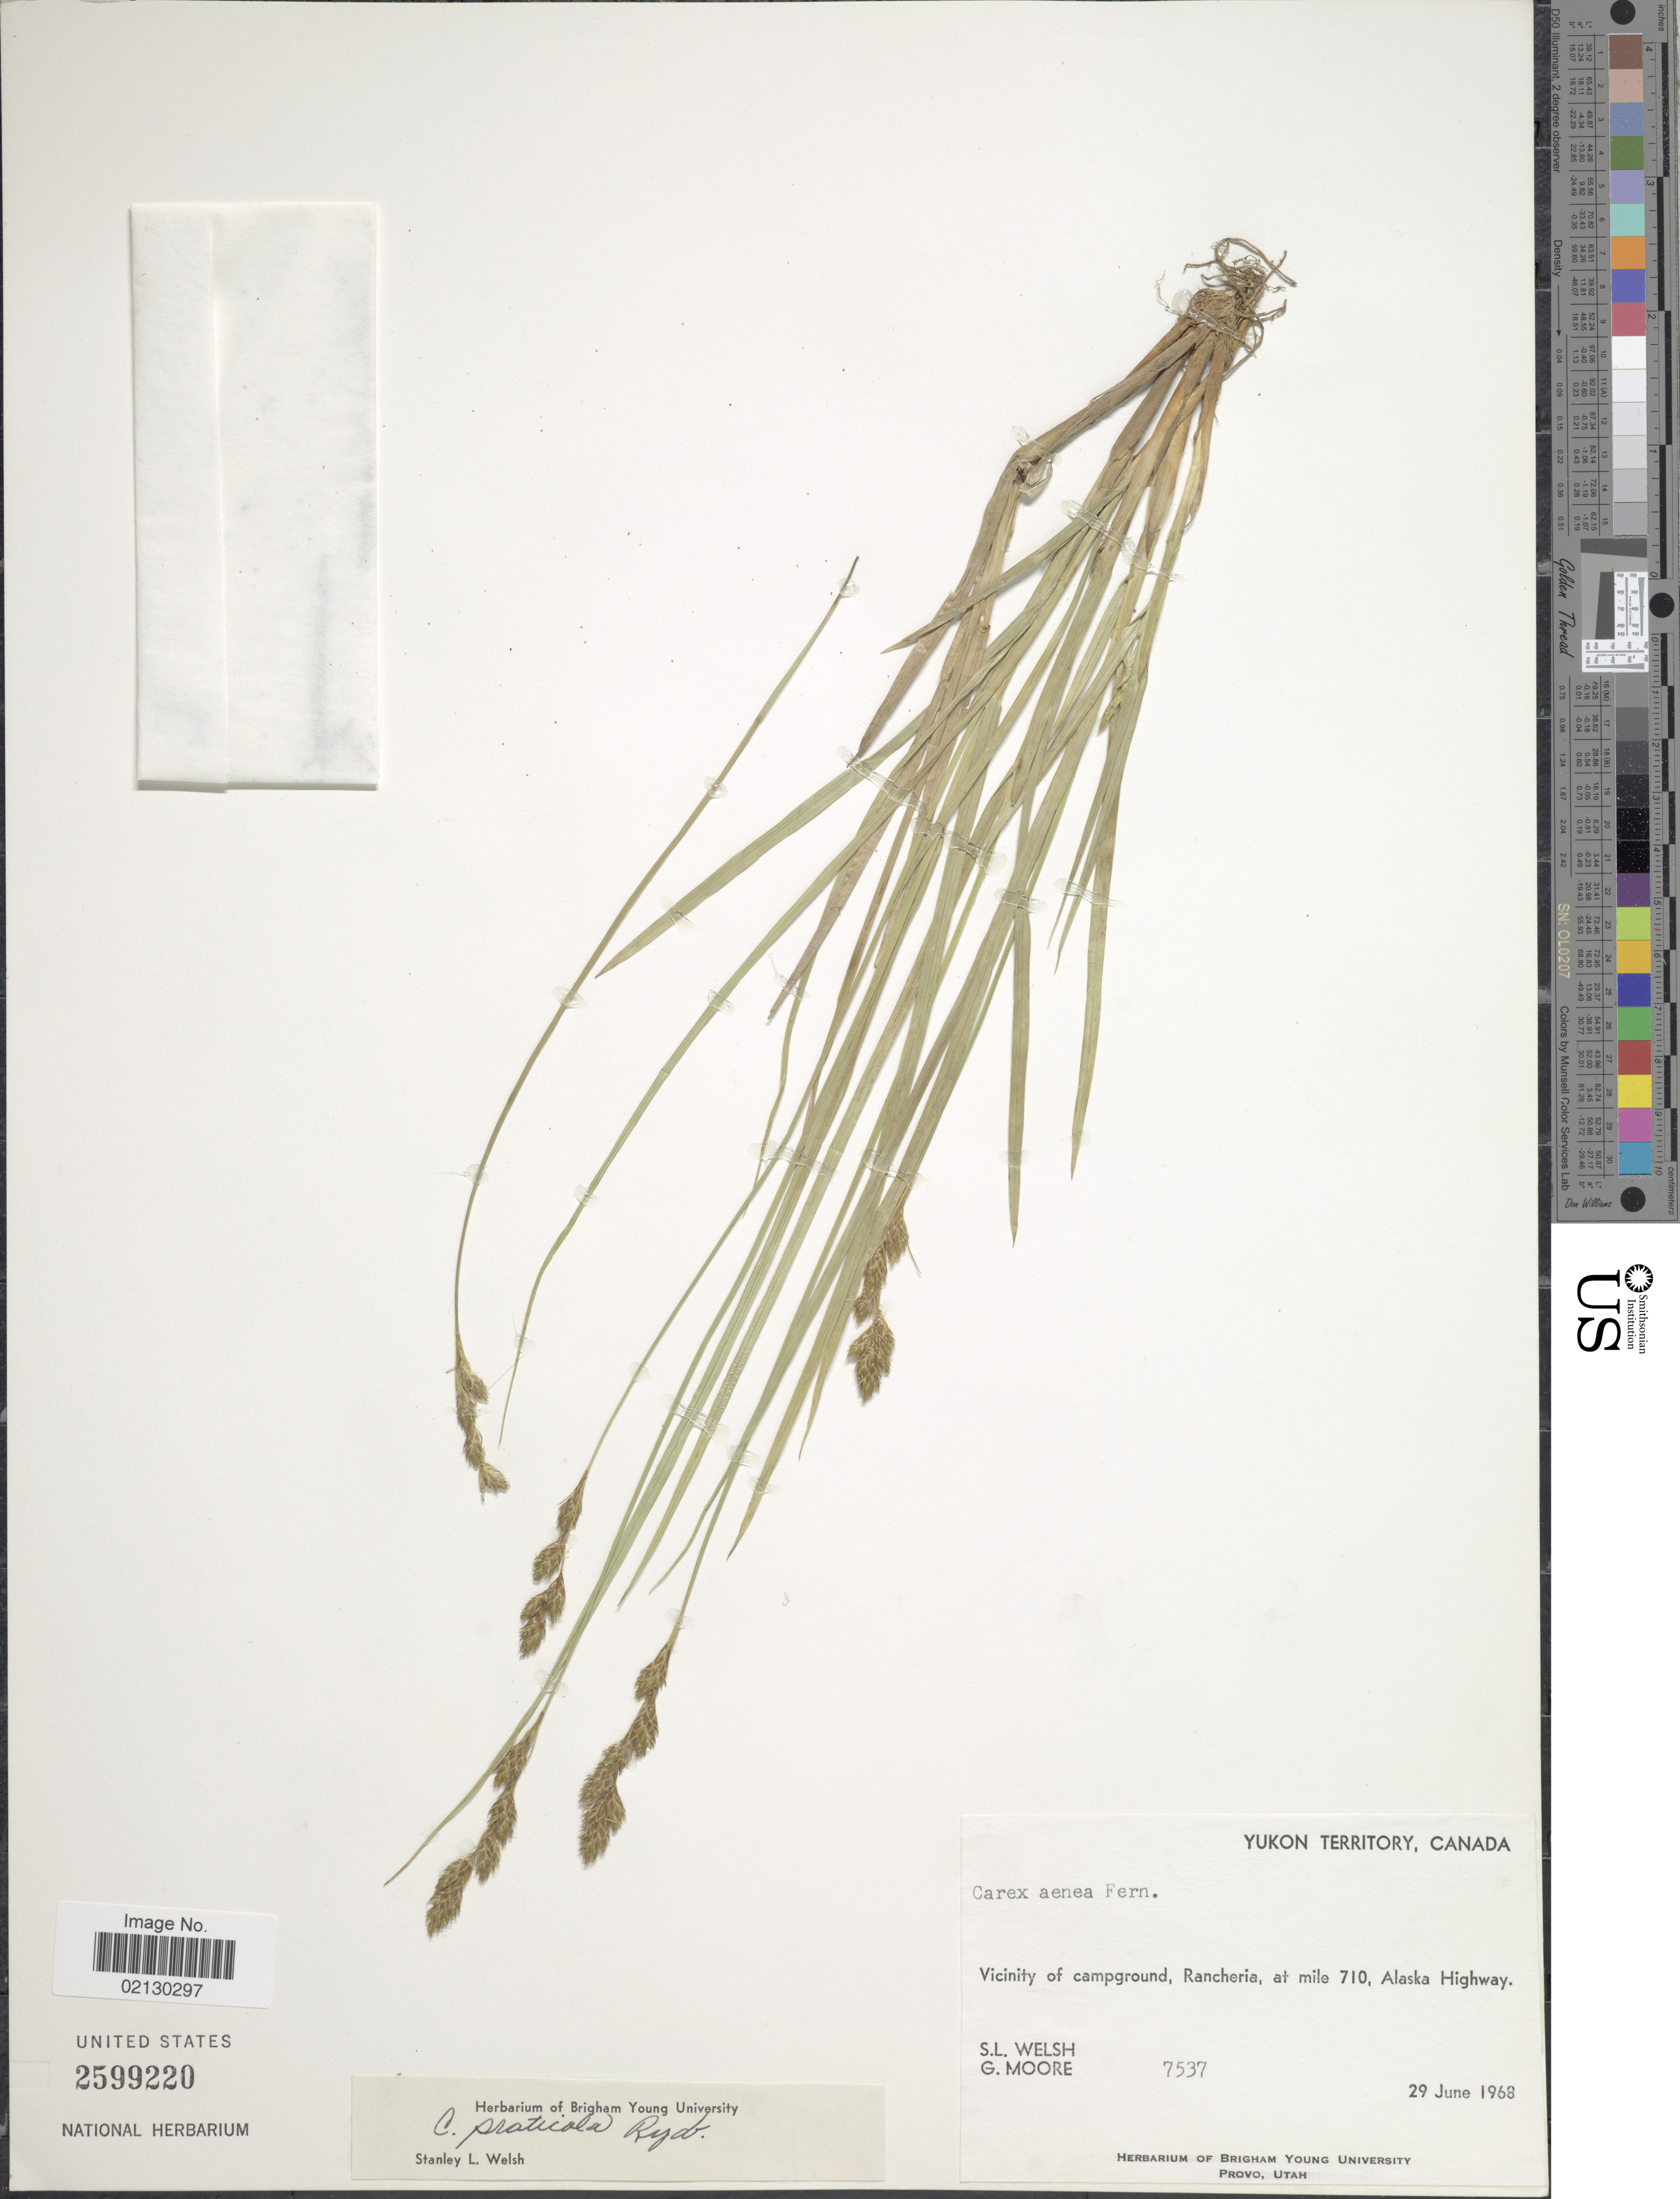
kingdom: Plantae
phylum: Tracheophyta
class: Liliopsida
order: Poales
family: Cyperaceae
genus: Carex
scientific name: Carex praticola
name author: Rydb.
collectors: S. Welsh & G. Moore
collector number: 7537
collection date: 1968-06-29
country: Canada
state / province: Yukon Territory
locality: Vicinity of campground, Rancheria, at mile 710, Alaska Highway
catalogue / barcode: US 2599220